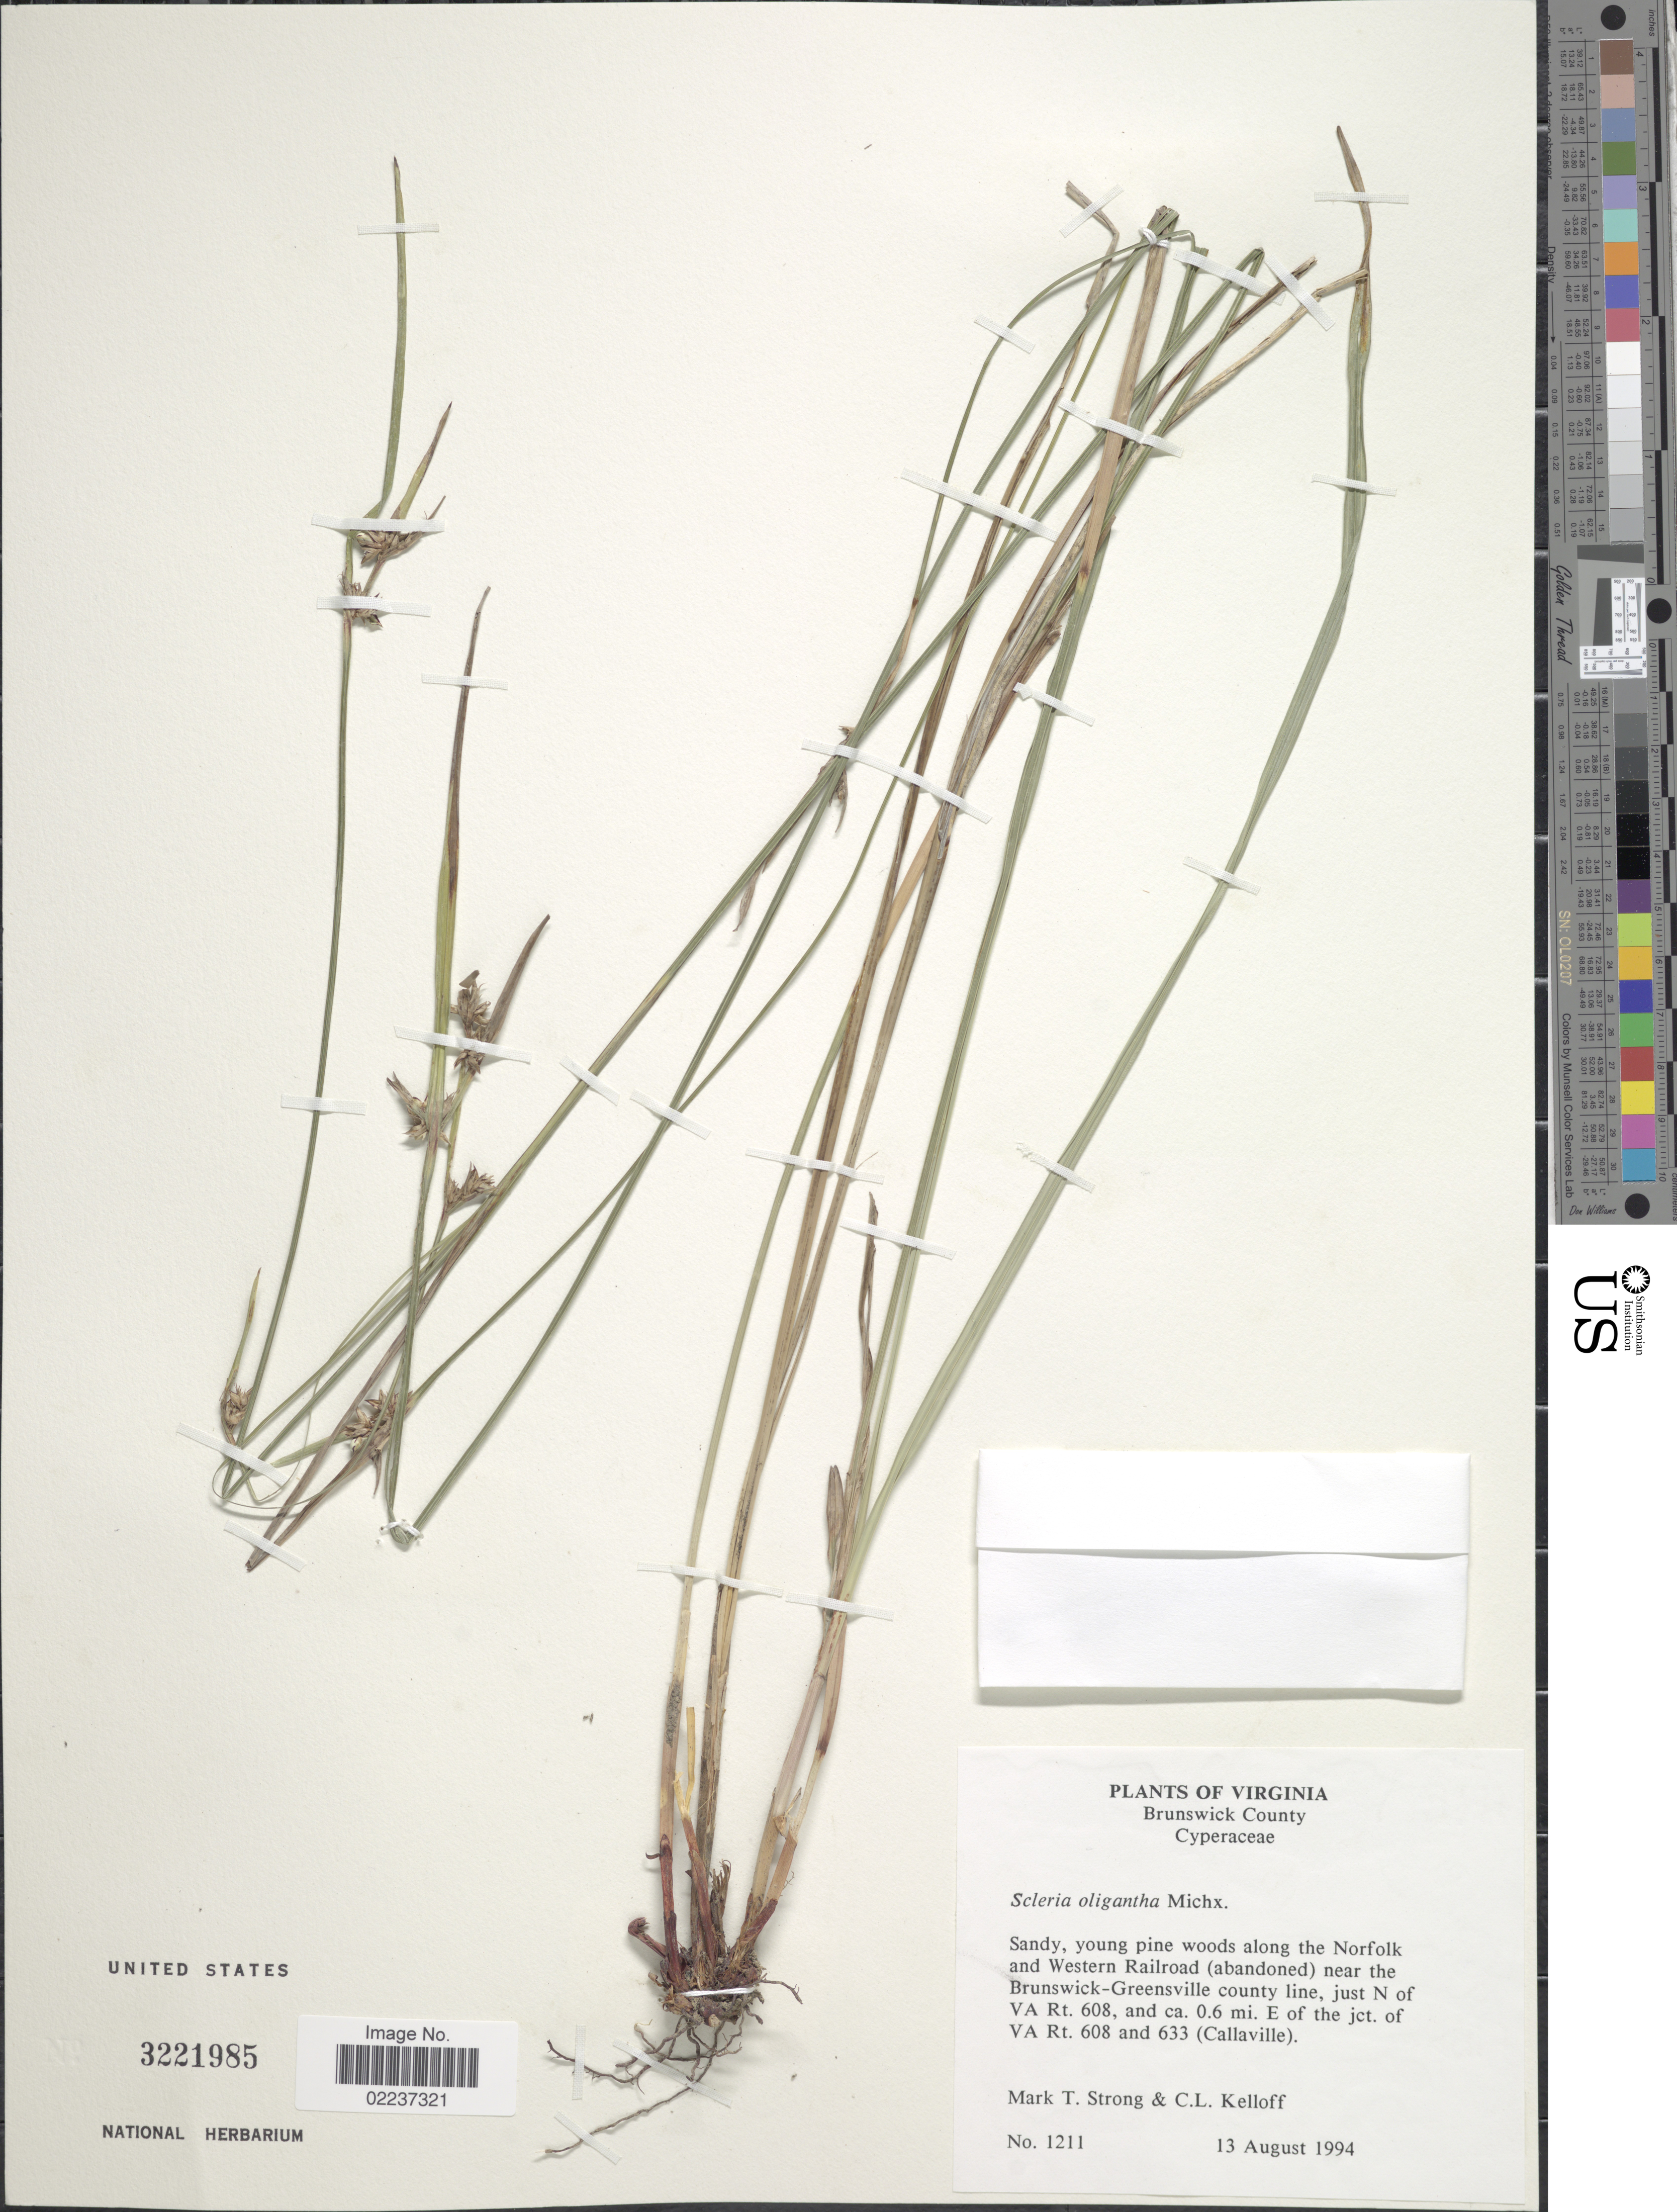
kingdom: Plantae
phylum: Tracheophyta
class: Liliopsida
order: Poales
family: Cyperaceae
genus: Scleria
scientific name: Scleria oligantha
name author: Michx.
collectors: M. T. Strong & C. L. Kelloff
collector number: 1211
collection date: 1994-08-13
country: United States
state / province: Virginia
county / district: Brunswick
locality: Brunswick County, Sandy, young pine woods along the Norfolk and Western Railroad (abandoned) near the Brunswick-Greensville county line, just N of VA Rt. 608, and ca. 0.6 mi. E of the jct. of VA Rt. 608 and 633 (Callaville)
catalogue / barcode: US 3221985